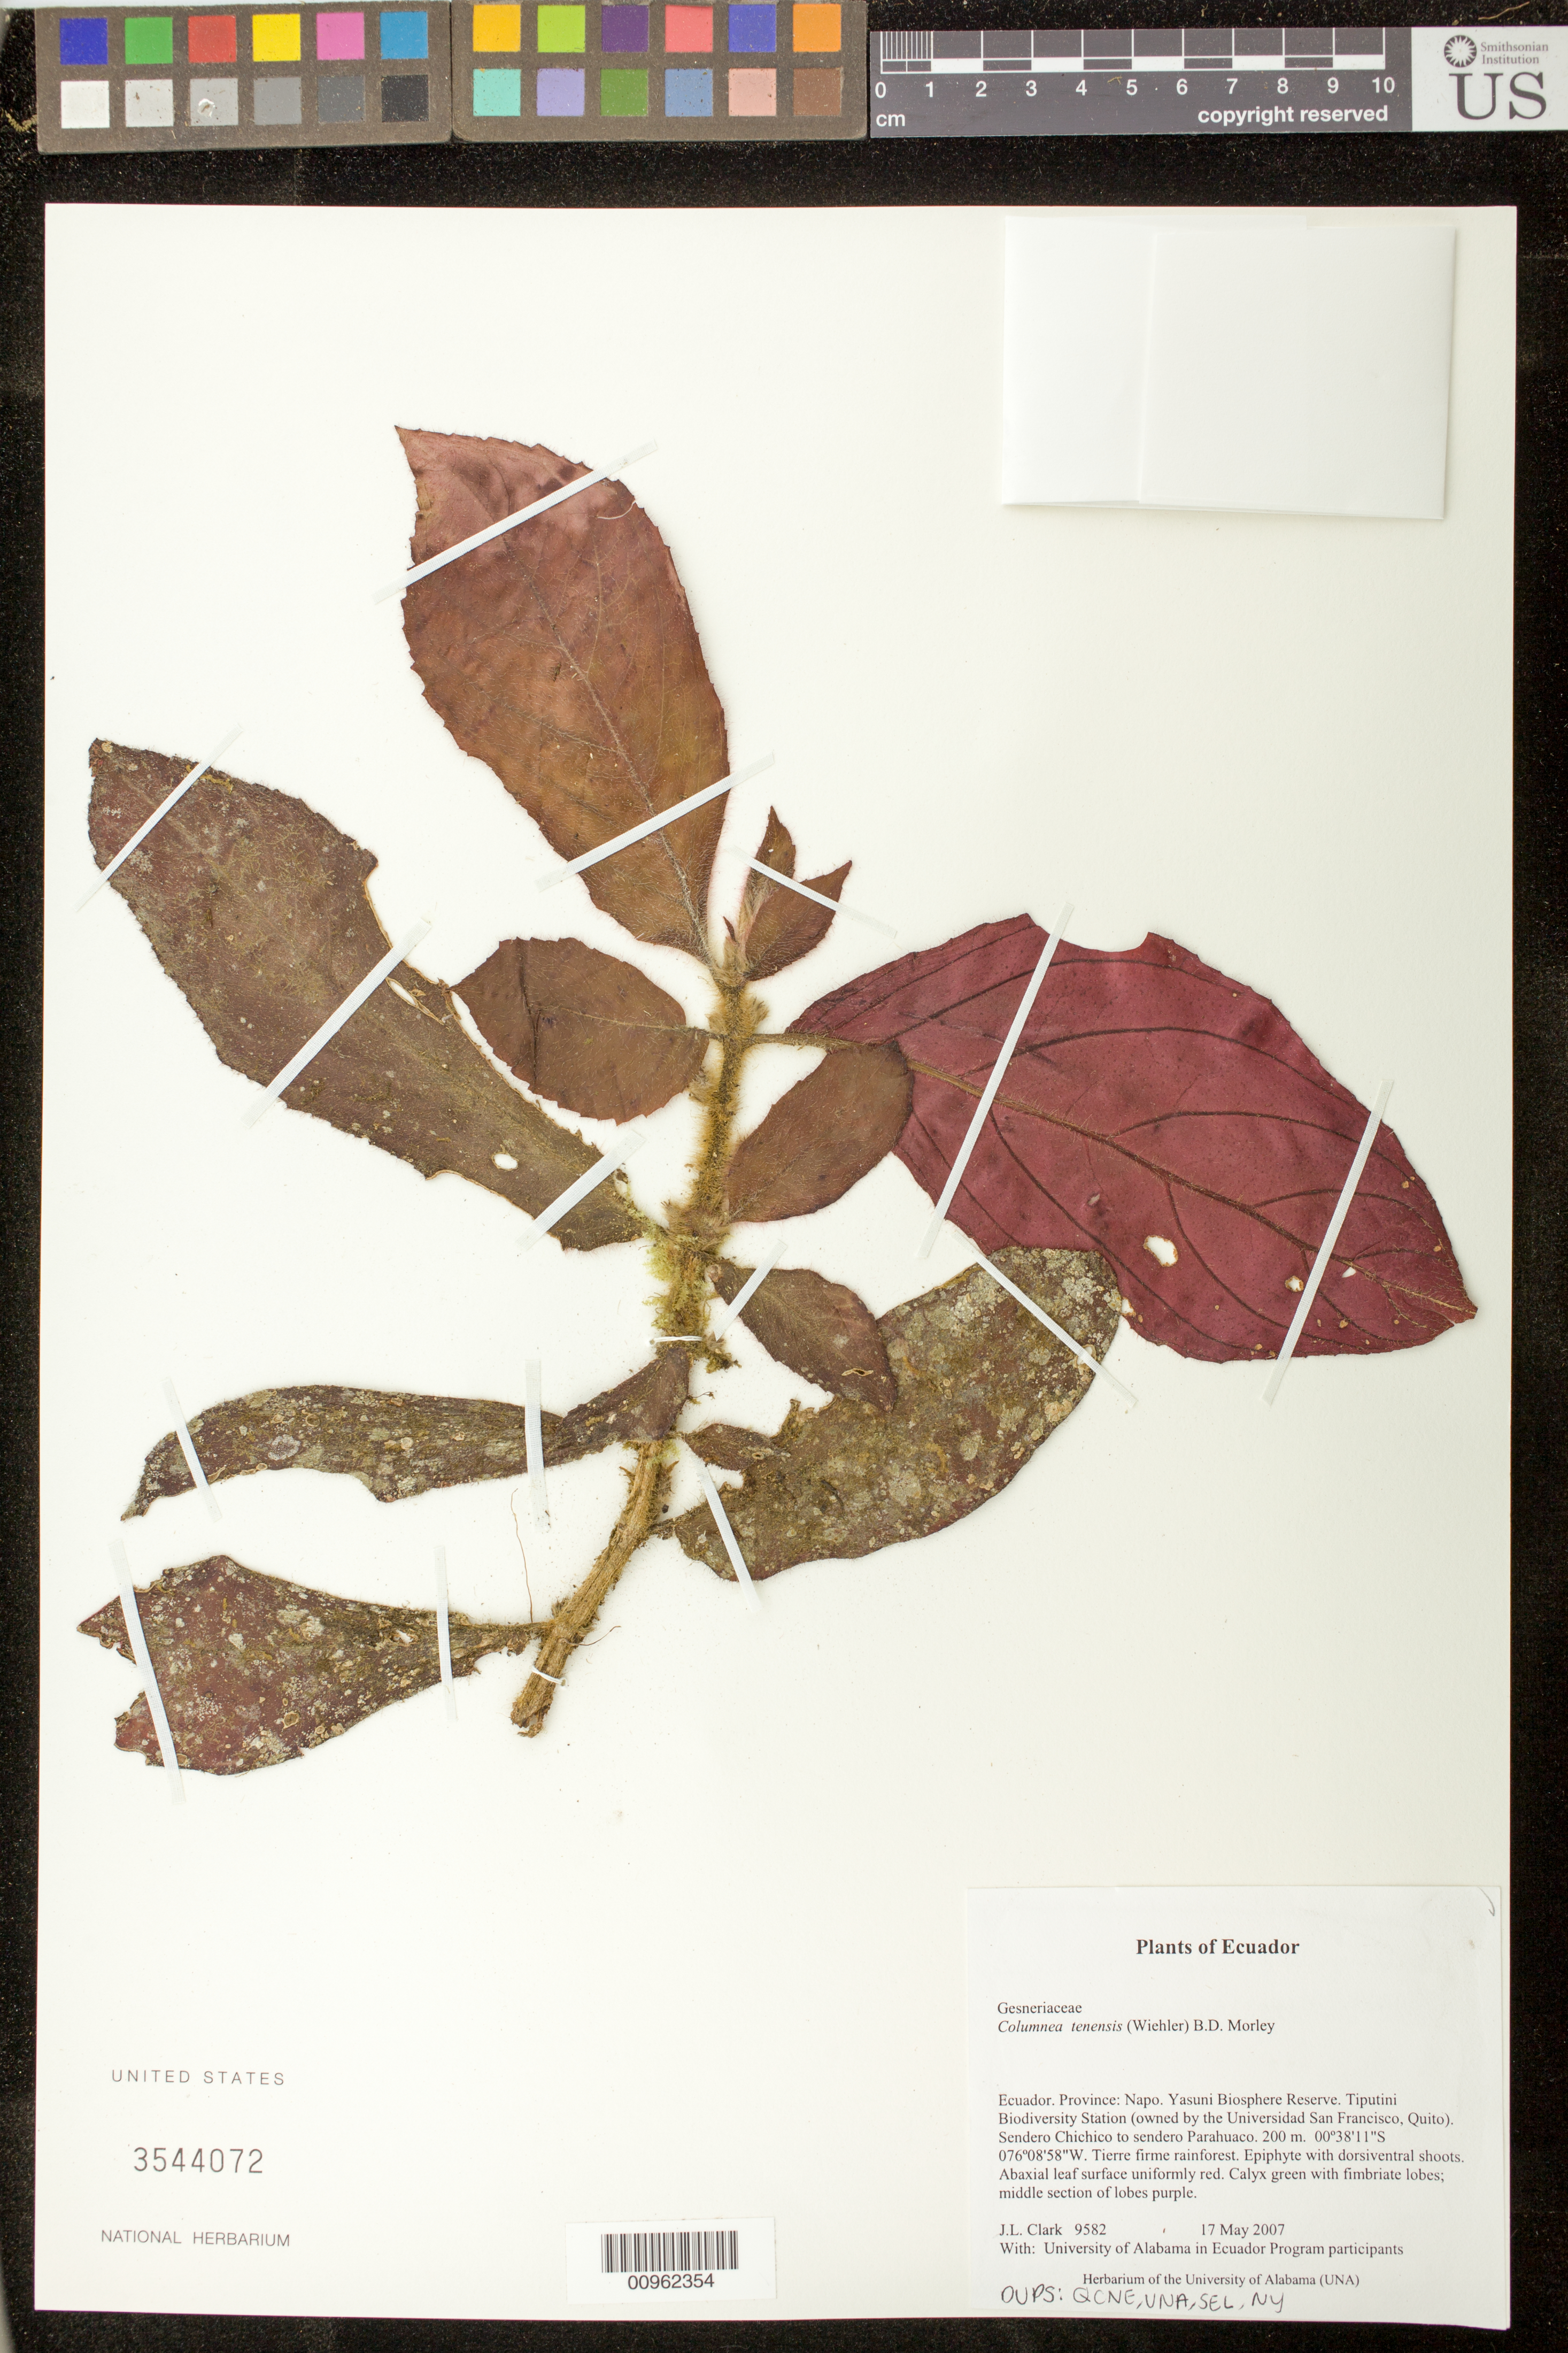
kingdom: Plantae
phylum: Tracheophyta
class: Magnoliopsida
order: Lamiales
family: Gesneriaceae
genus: Columnea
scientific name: Columnea illepida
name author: H.E. Moore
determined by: Clark, J. L.; Skog, Laurence E.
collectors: J. L. Clark & University of Alabama in Ecuador Program participants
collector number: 9582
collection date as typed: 17 May 2007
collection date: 2007-05-17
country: Ecuador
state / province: Napo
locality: Yasuni Biosphere Reserve. Tiputini Biodiversity Station (owned by the Universidad San Francisco, Quito). Sendero Chichico to sendero Parahuaco.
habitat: Tierre firme rainforest.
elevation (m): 200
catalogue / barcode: US 3544072